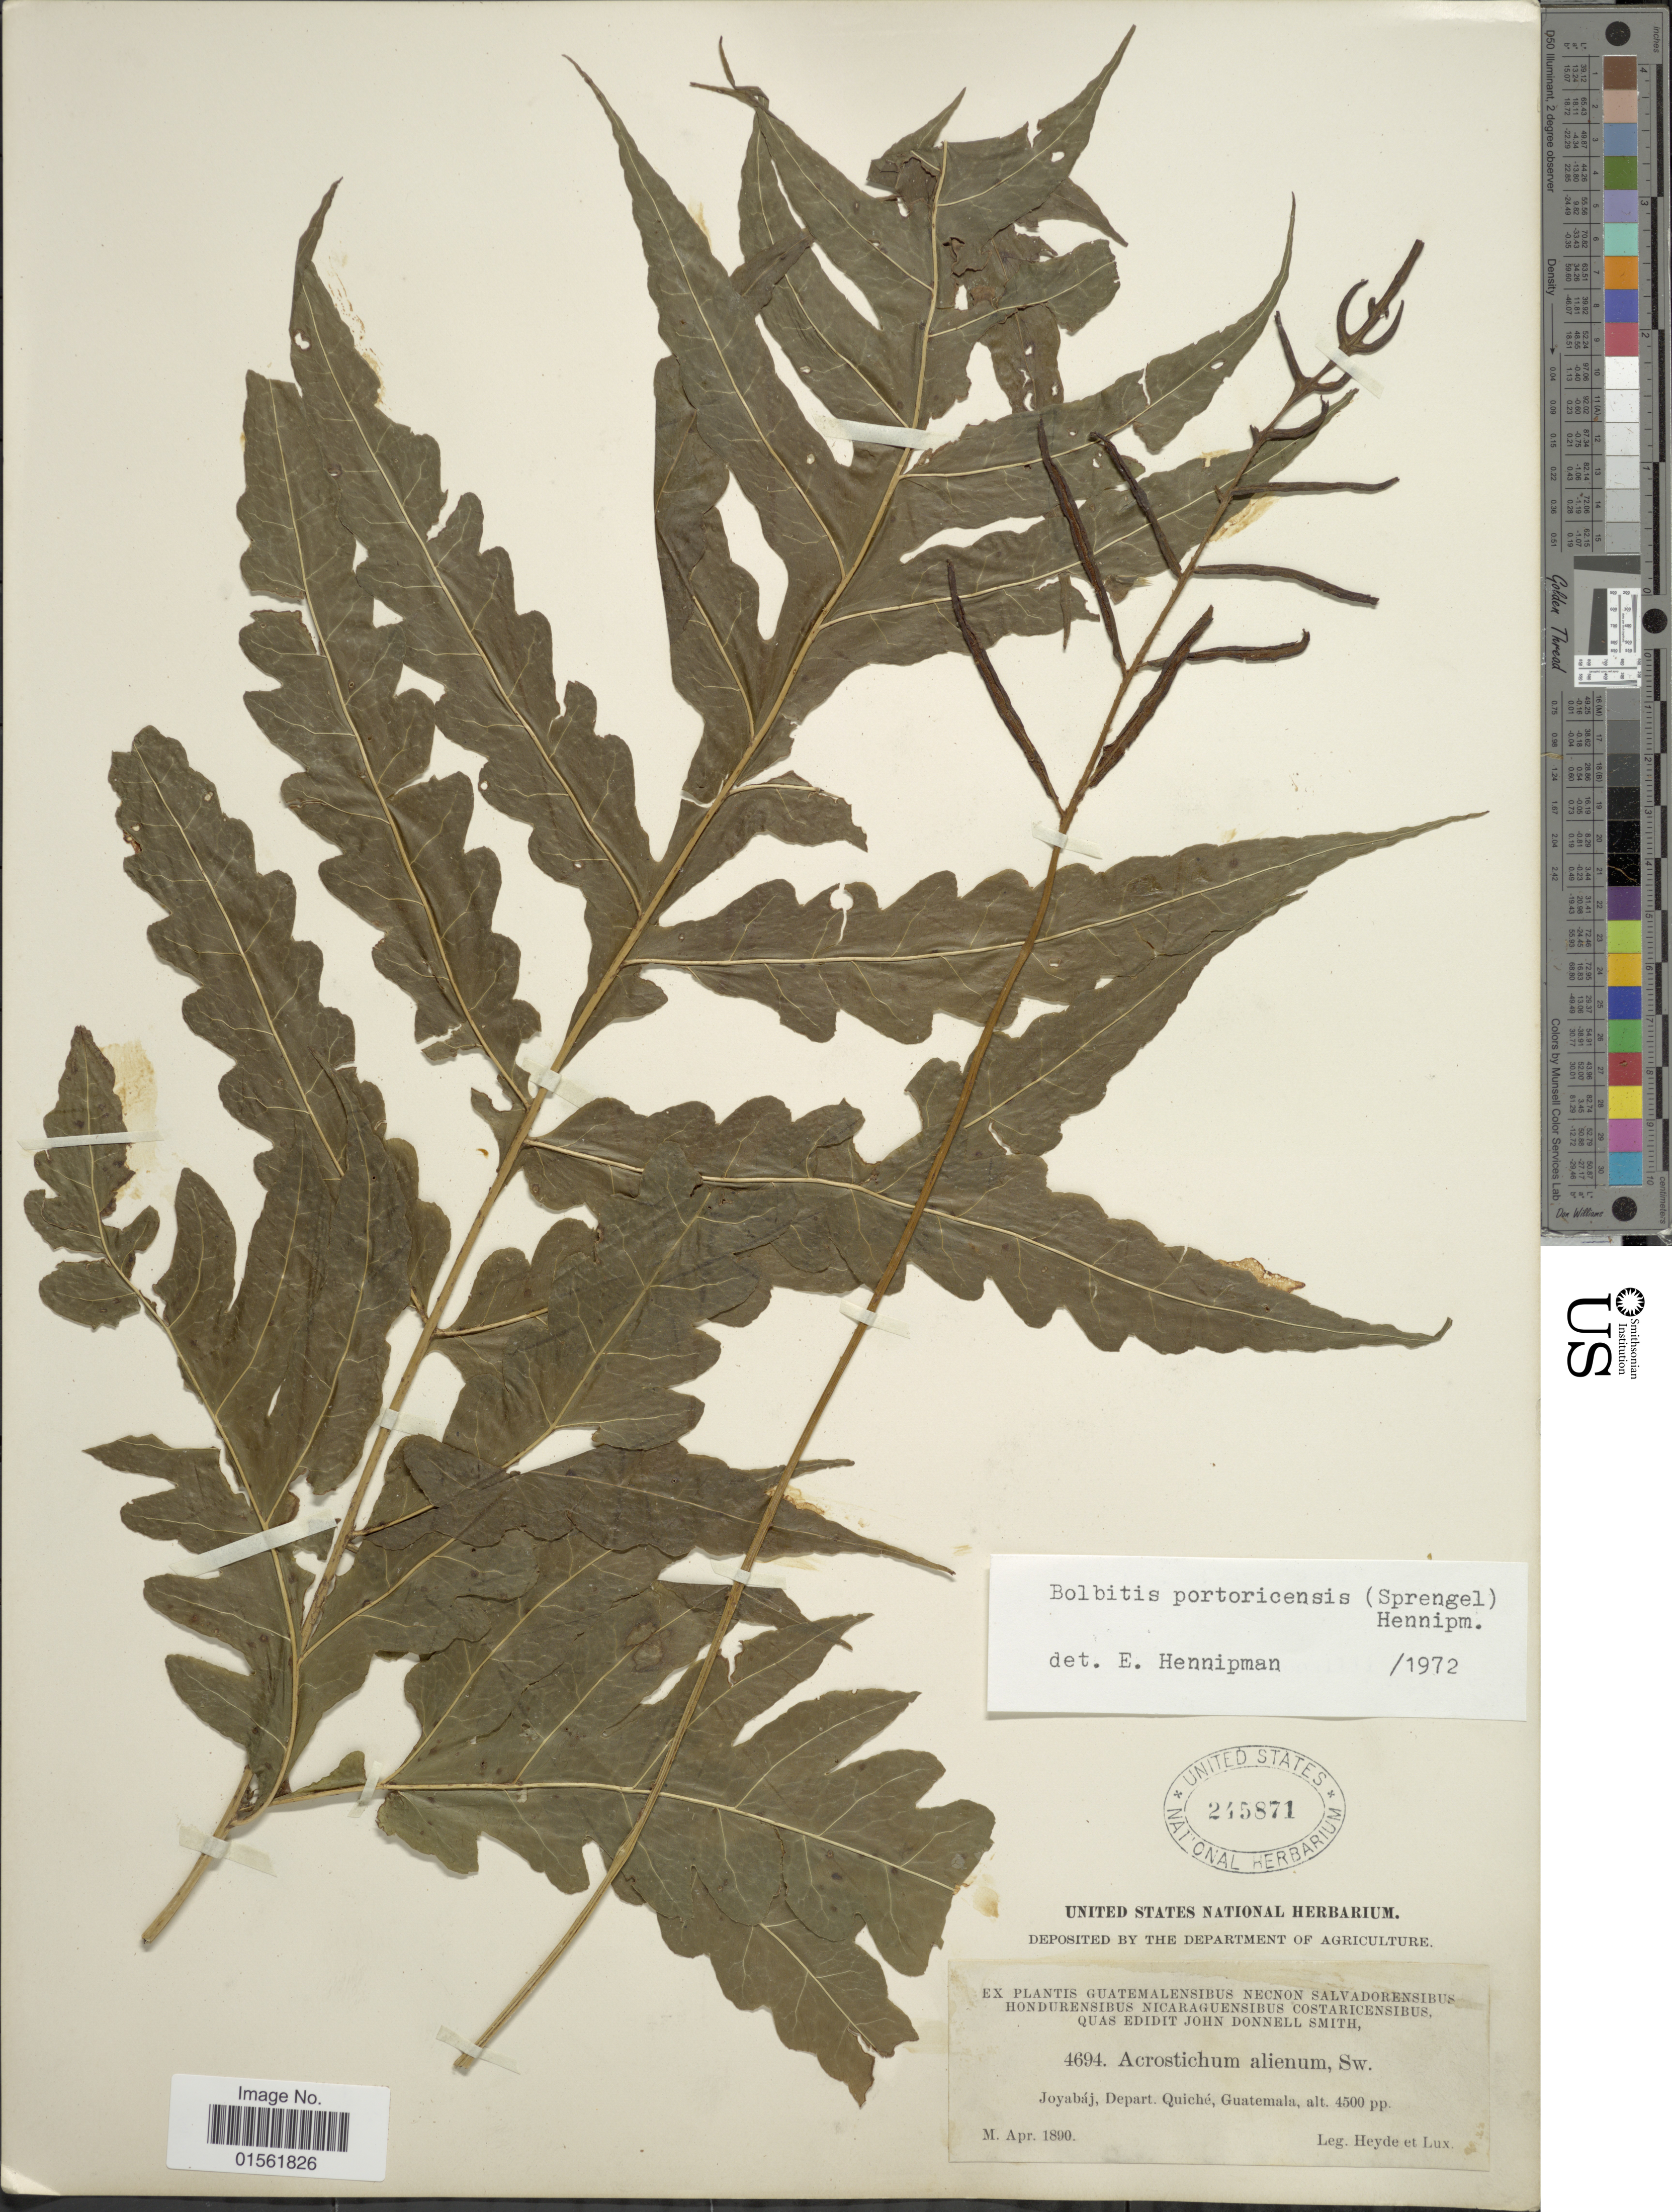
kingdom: Plantae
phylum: Tracheophyta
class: Polypodiopsida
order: Polypodiales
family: Dryopteridaceae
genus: Bolbitis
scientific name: Bolbitis portoricensis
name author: (Spreng.) Hennipman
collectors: Heyde & Lux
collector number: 4694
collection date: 1890-04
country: Guatemala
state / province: El Quiché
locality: Joyabáj, Depart. Quiché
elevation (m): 1372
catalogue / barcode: US 245871